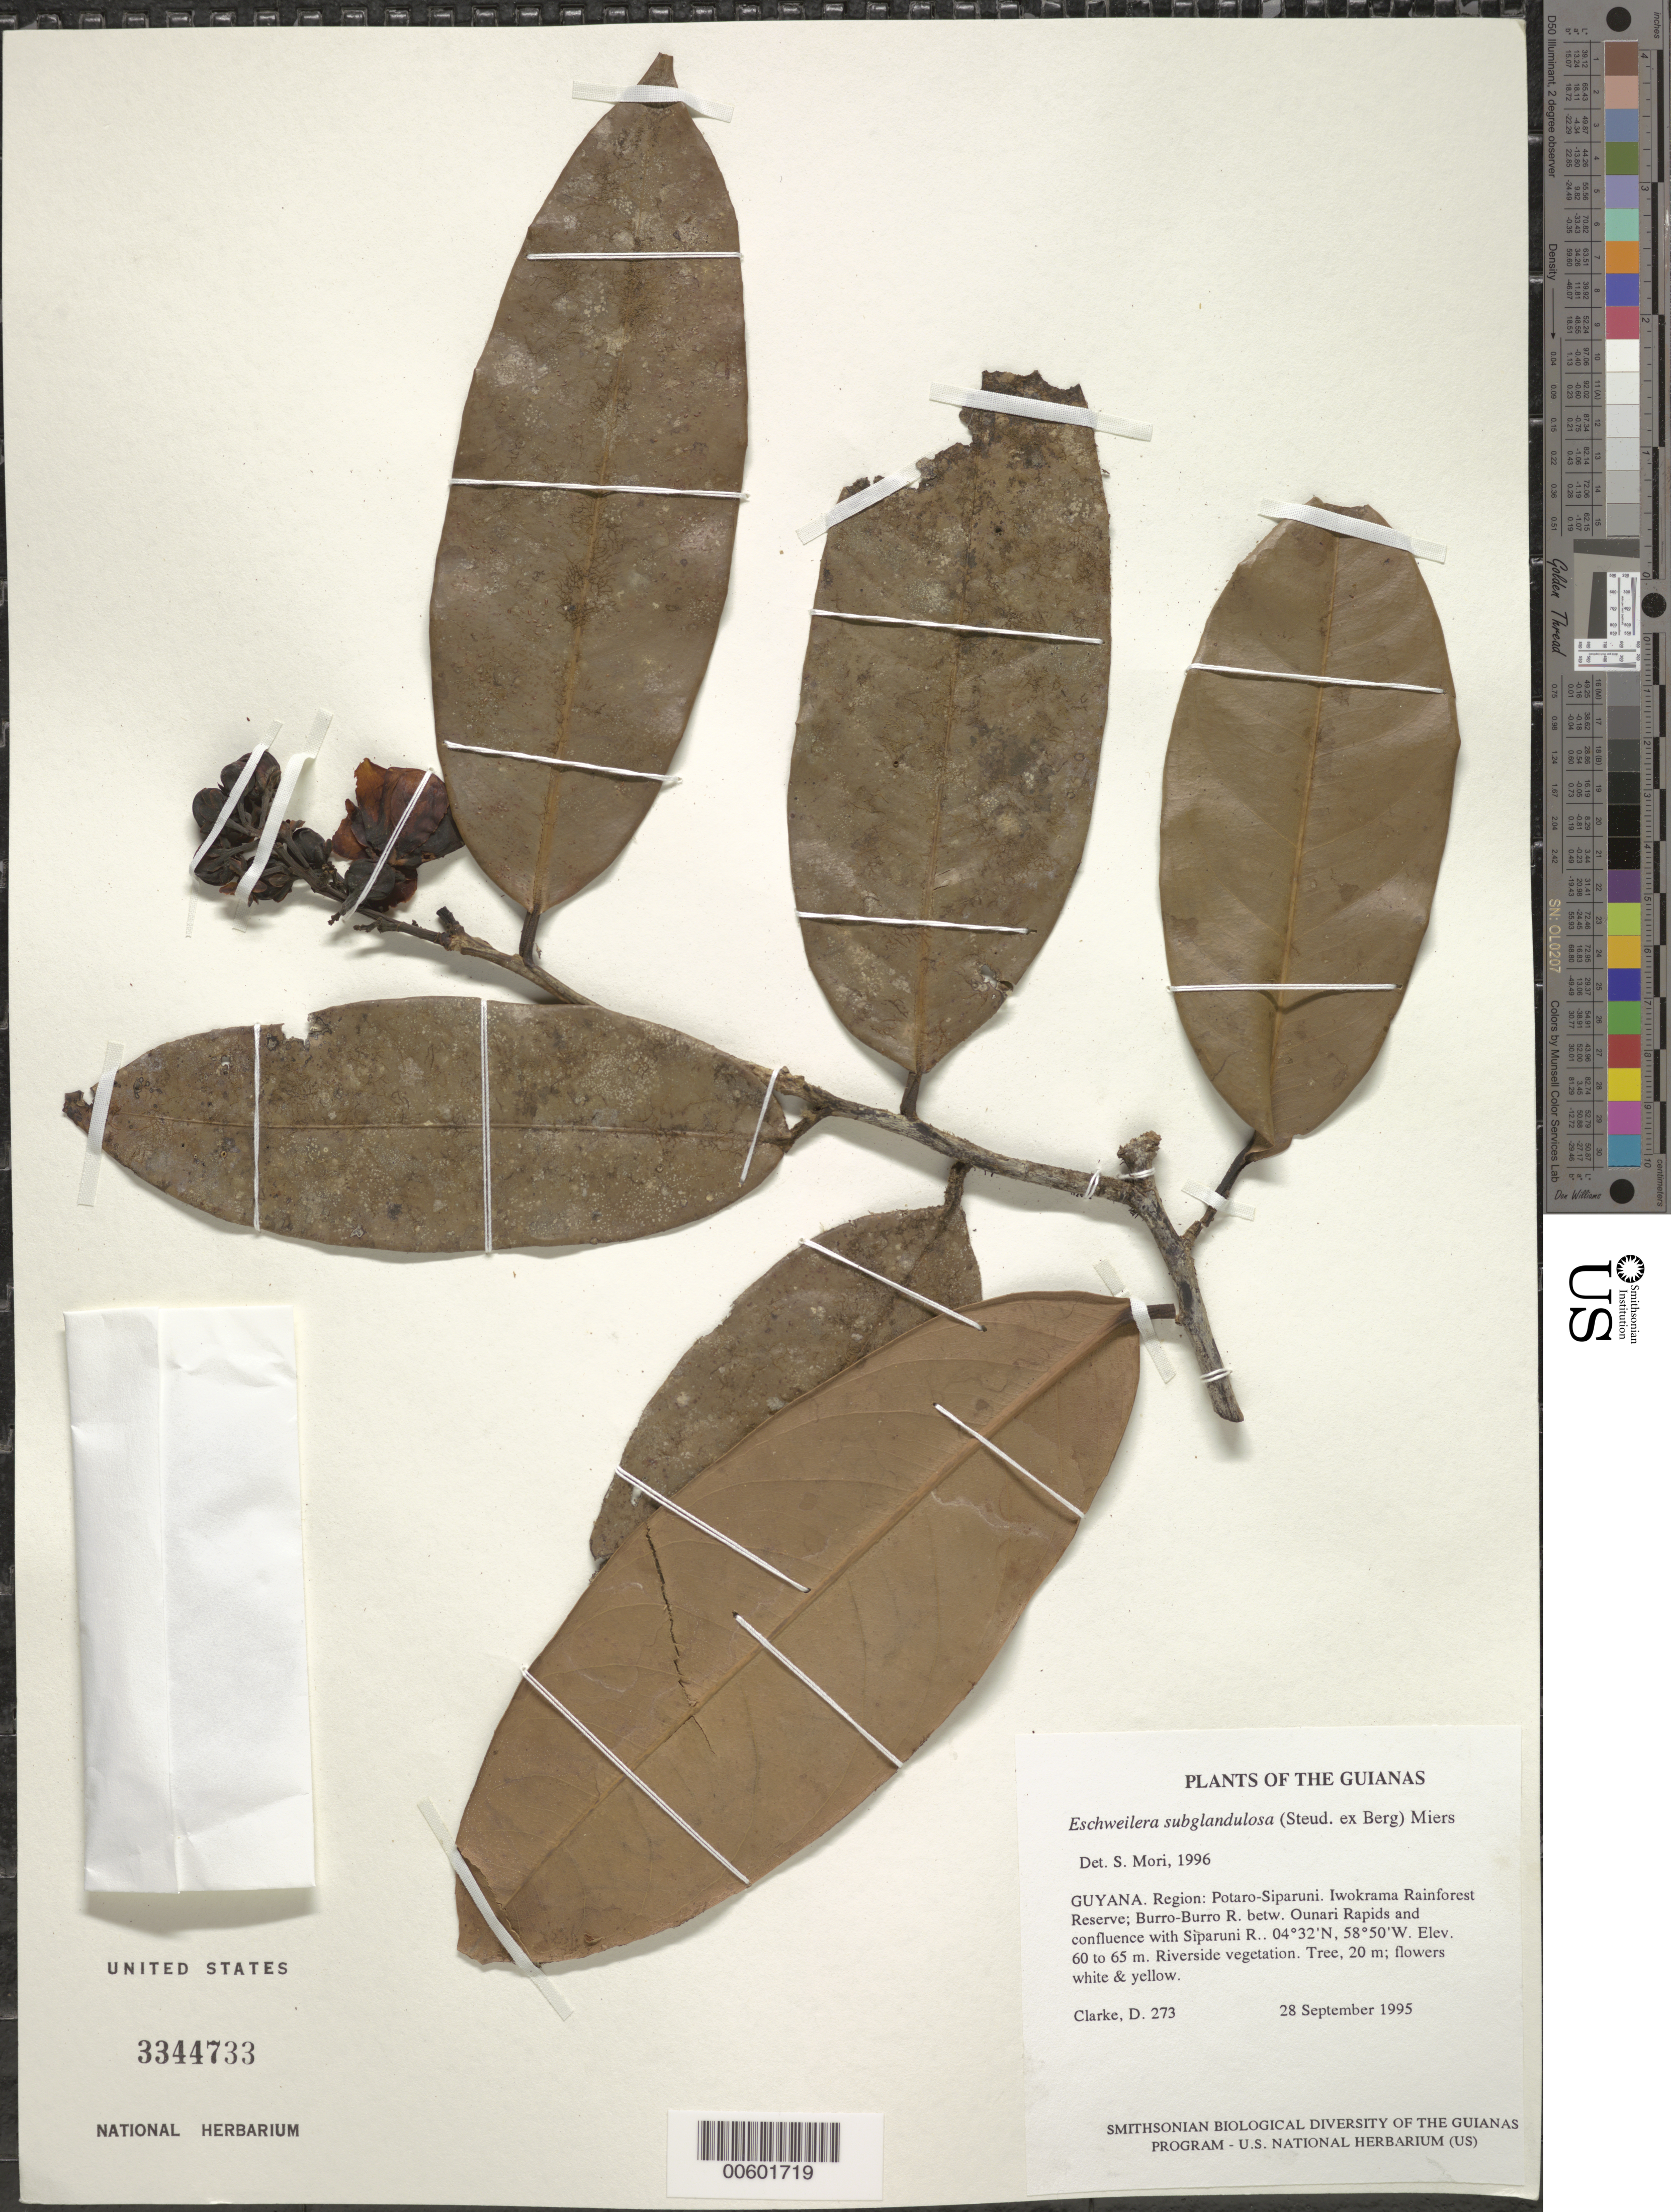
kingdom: Plantae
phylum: Tracheophyta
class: Magnoliopsida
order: Ericales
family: Lecythidaceae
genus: Eschweilera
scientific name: Eschweilera subglandulosa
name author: (Steud. ex Berg) Miers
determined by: Mori, Scott A.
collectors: H. D. Clarke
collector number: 273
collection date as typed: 28 September 1995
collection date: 1995-09-28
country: Guyana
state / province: Potaro-Siparuni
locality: Iwokrama Rainforest Reserve; Burro-Burro R. betw. Dunari Rapids and confluence with Siparuni R.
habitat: Riverside vegetation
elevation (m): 60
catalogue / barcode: US 3344733